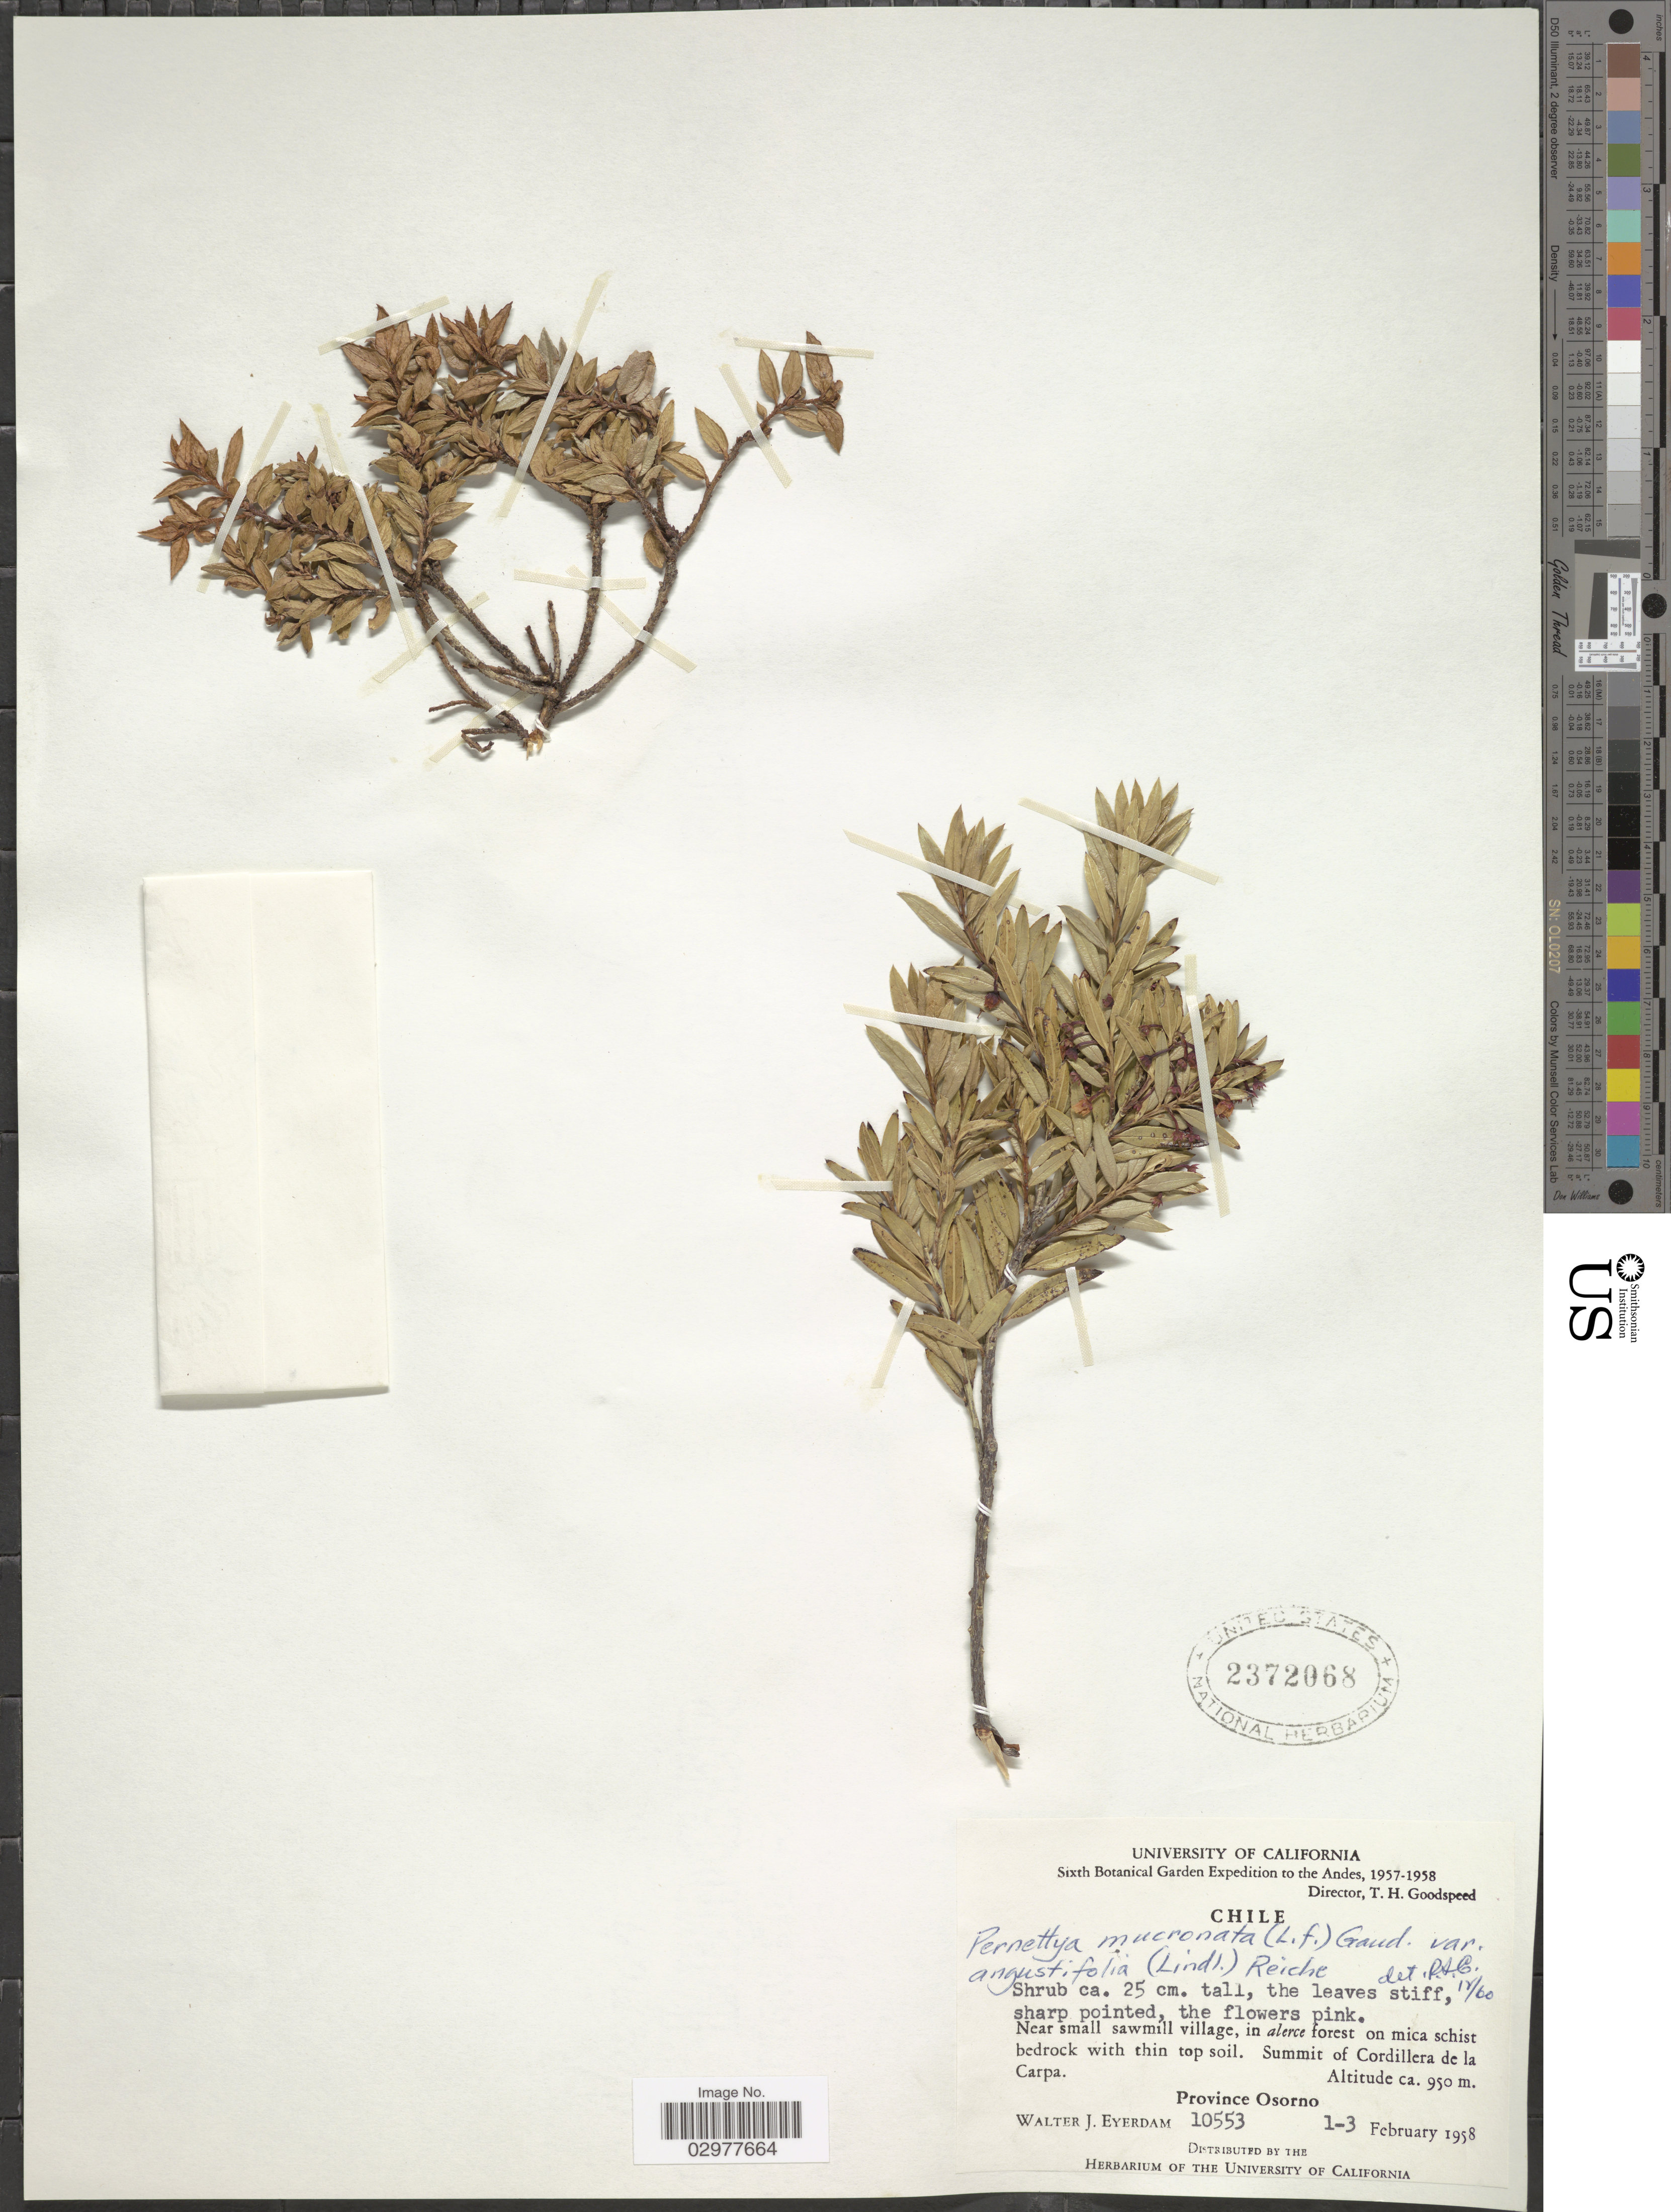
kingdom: Plantae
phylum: Tracheophyta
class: Magnoliopsida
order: Ericales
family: Ericaceae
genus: Pernettya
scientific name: Pernettya mucronata var. angustifolia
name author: (Lindl.) Reiche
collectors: W. J. Eyerdam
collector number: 10553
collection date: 1958-02-01/1958-02-03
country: Chile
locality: The Andes, Summit of Cordillera de la Carpa. Province Osorno.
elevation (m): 950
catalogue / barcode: US 2372068